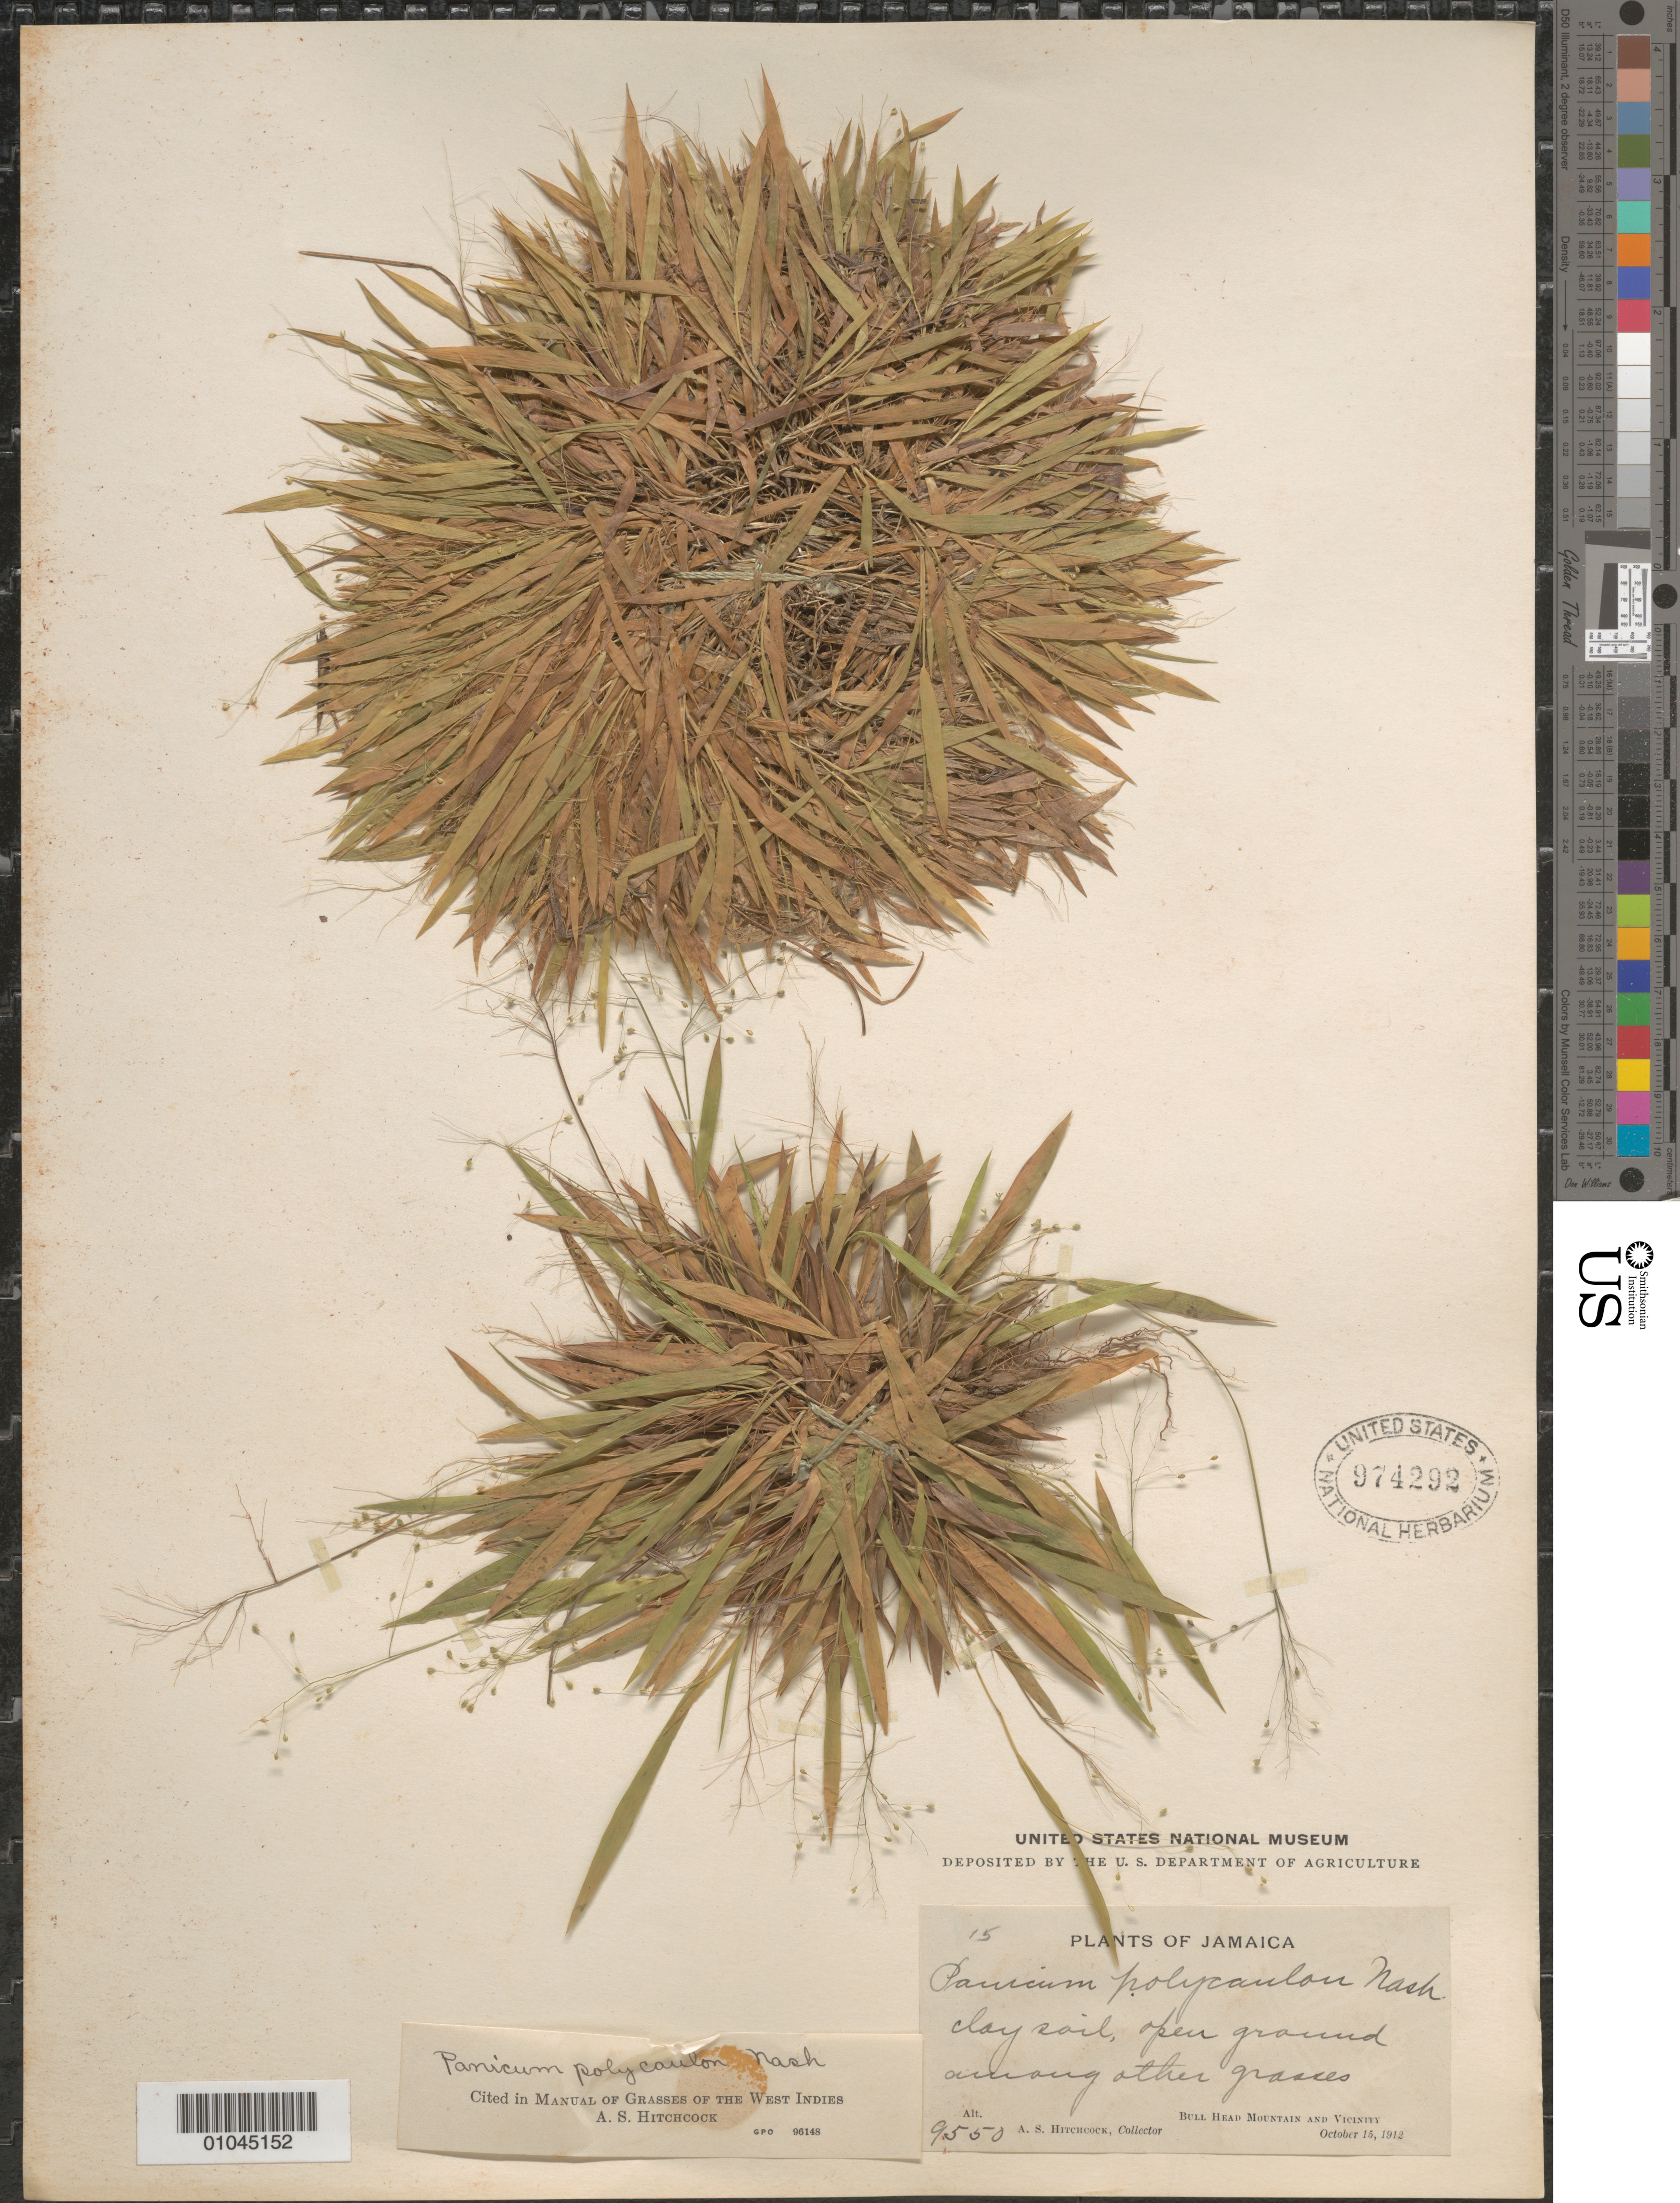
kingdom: Plantae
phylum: Tracheophyta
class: Liliopsida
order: Poales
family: Poaceae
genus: Panicum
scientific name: Panicum polycaulon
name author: Nash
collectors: A. S. Hitchcock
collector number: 9550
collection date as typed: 15 Oct 1912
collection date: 1912-10-15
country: Jamaica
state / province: Clarendon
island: Jamaica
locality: Bull Head Mountain and Vicinity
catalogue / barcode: US 974292